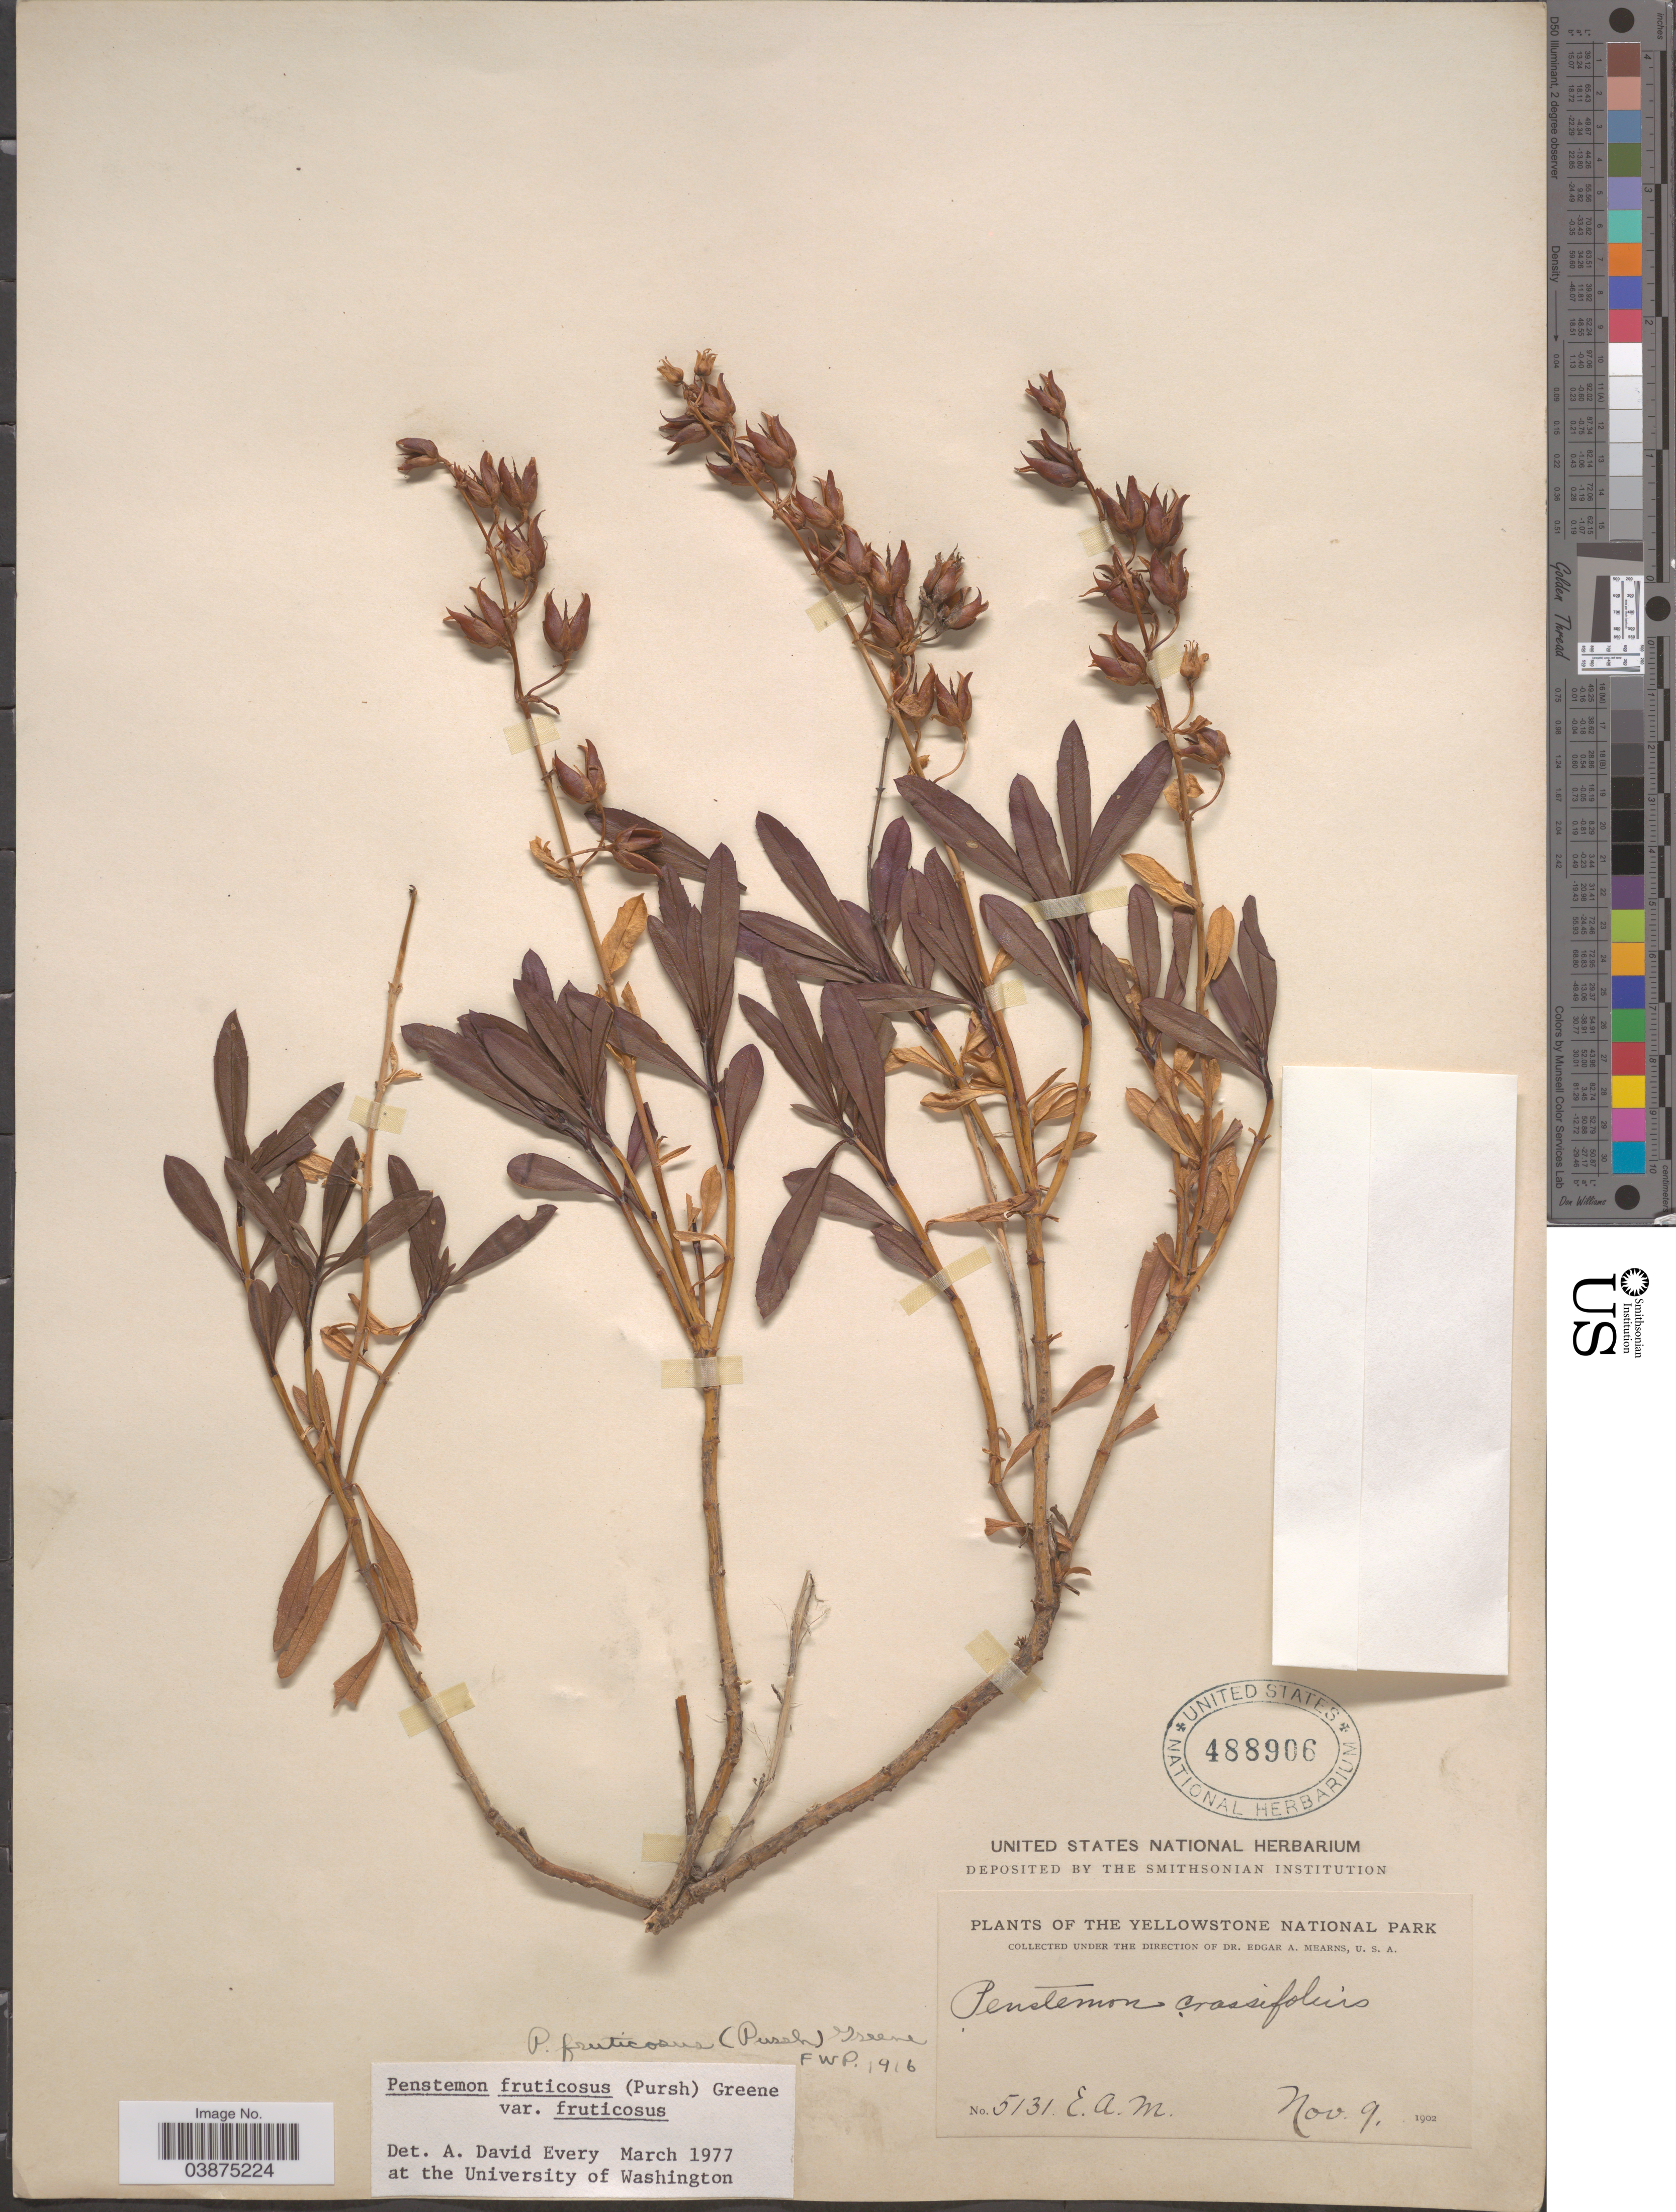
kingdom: Plantae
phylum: Tracheophyta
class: Magnoliopsida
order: Lamiales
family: Plantaginaceae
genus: Penstemon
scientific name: Penstemon fruticosus var. fruticosus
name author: (Pursh) Greene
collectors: E. A. Mearns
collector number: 5131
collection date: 1902-11-09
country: United States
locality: The Yellowstone National Park.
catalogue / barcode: US 488906